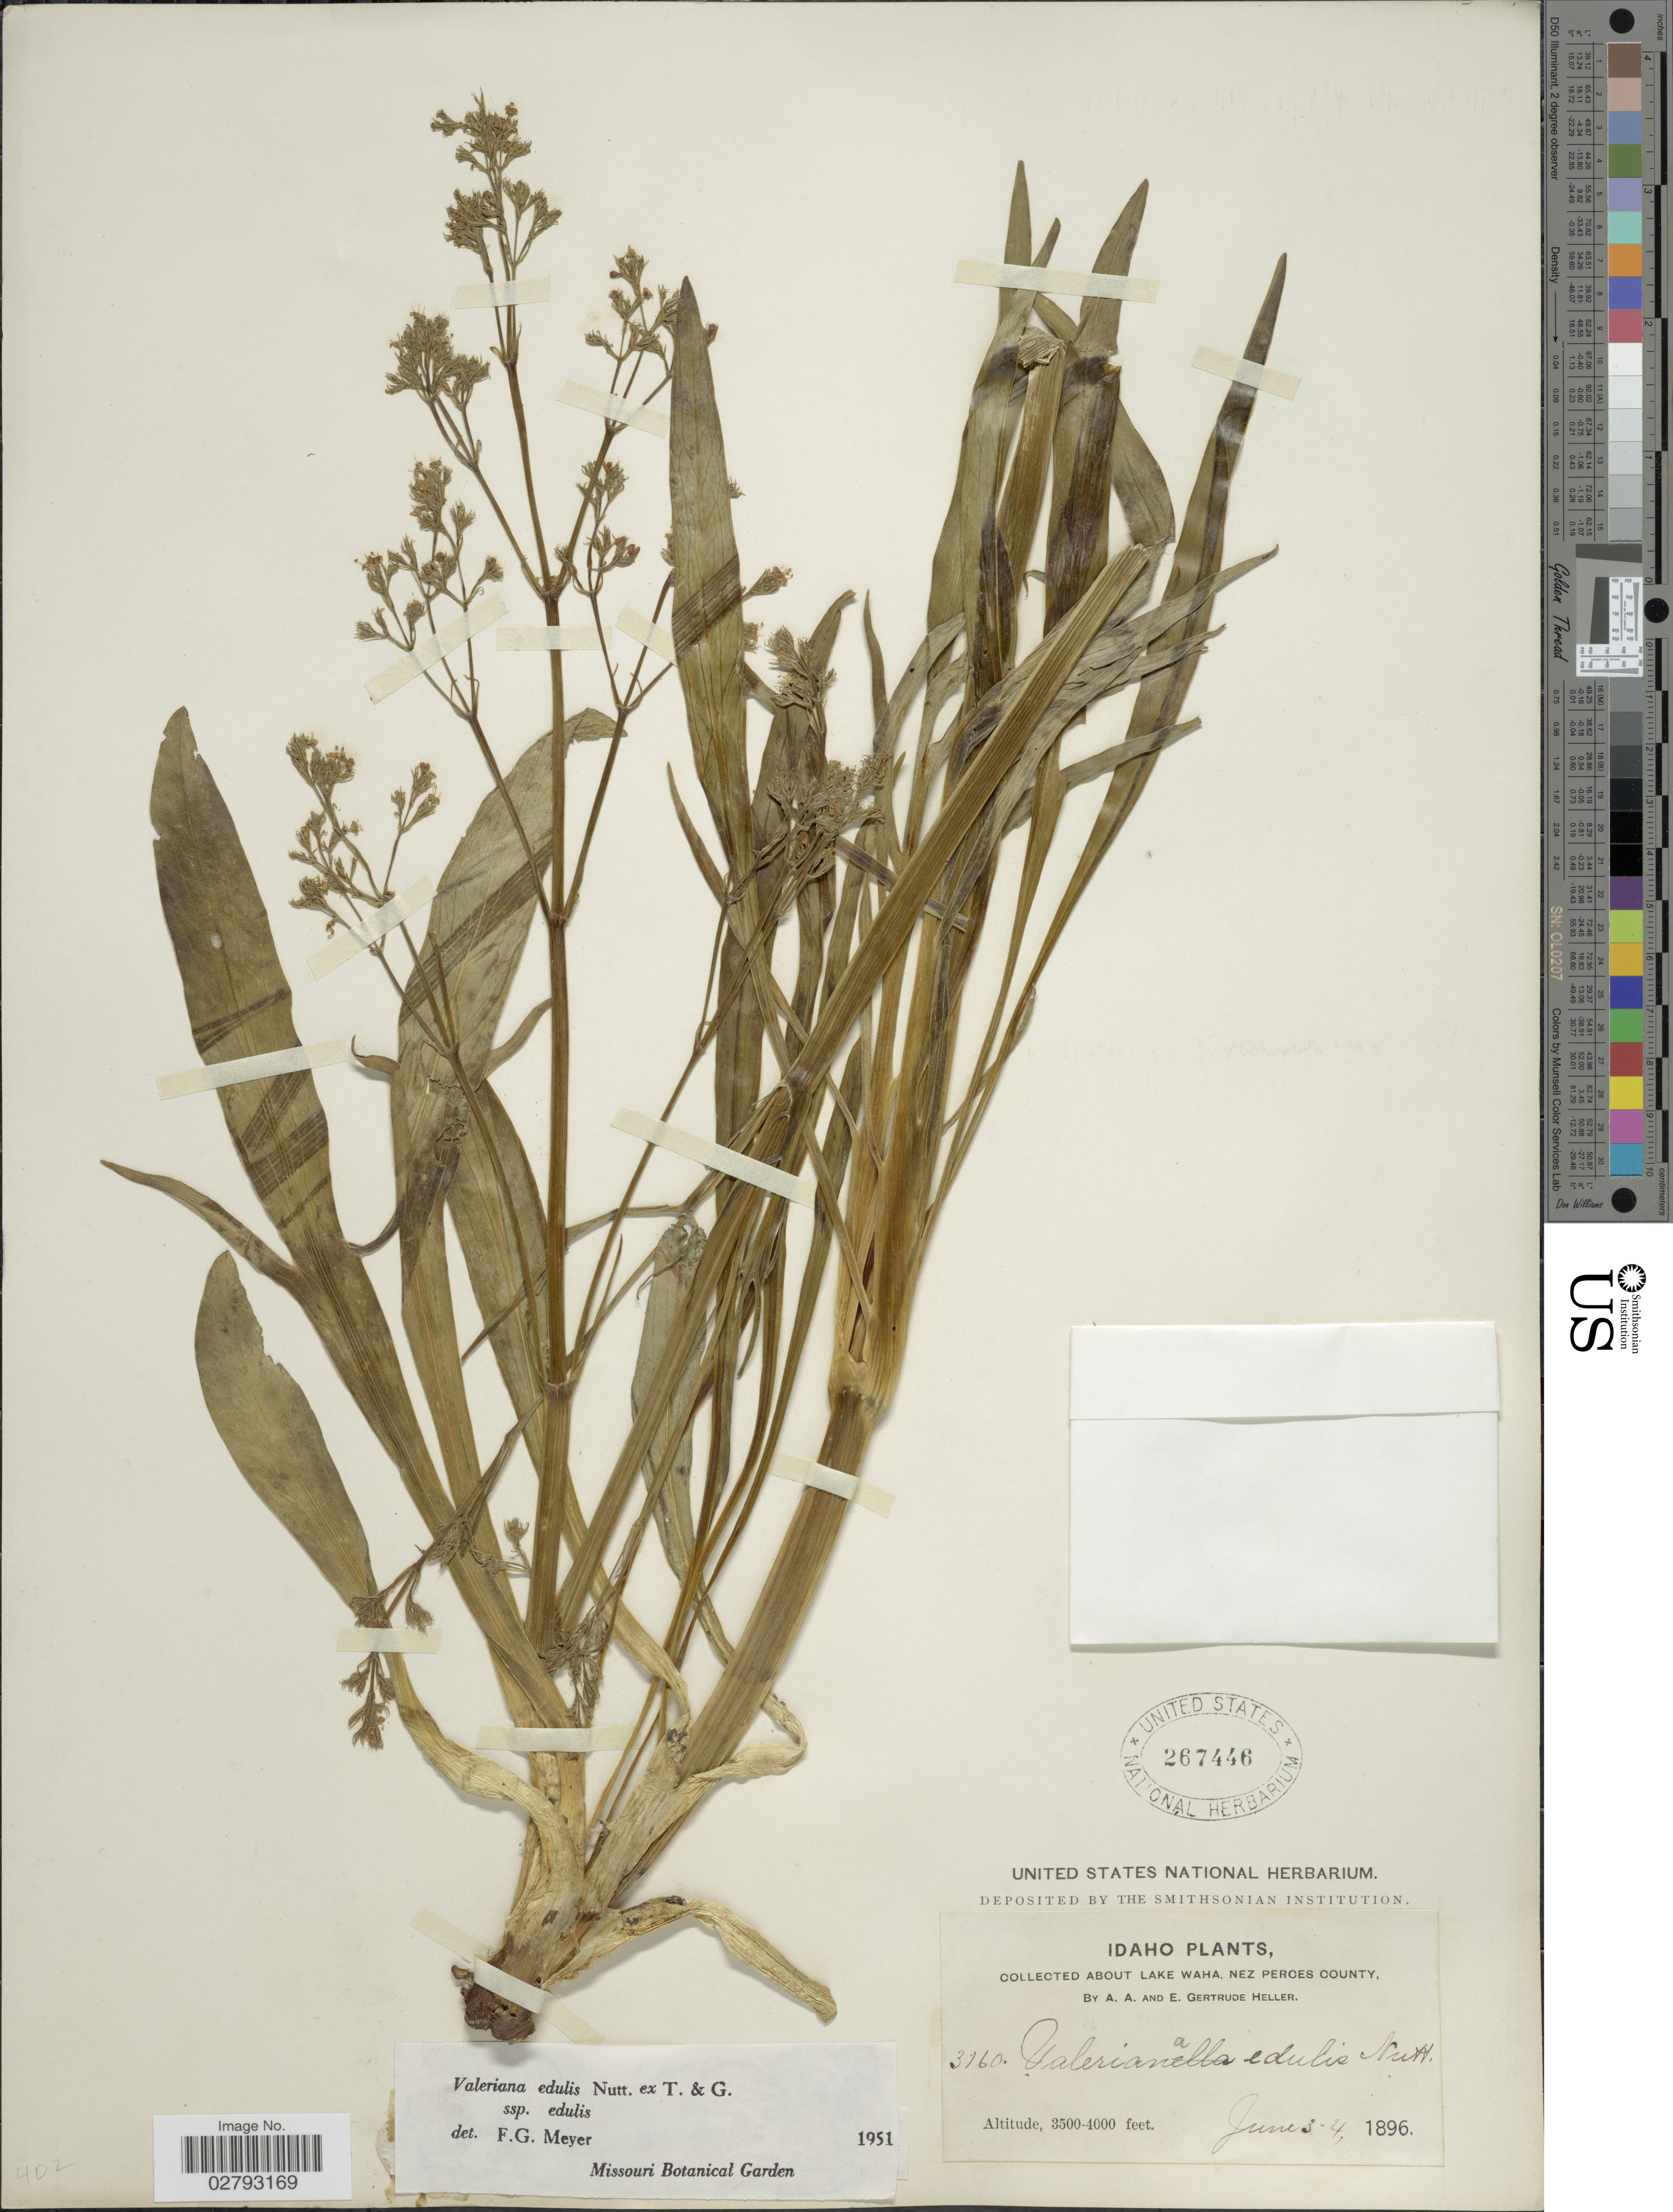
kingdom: Plantae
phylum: Tracheophyta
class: Magnoliopsida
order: Dipsacales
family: Caprifoliaceae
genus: Valeriana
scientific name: Valeriana edulis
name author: Nutt.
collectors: A. A. Heller & E. G. Heller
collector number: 3160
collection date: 1896-06-03/1896-06-04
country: United States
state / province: Idaho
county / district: Nez Perce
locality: About Lake Waha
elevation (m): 1067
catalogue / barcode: US 267446